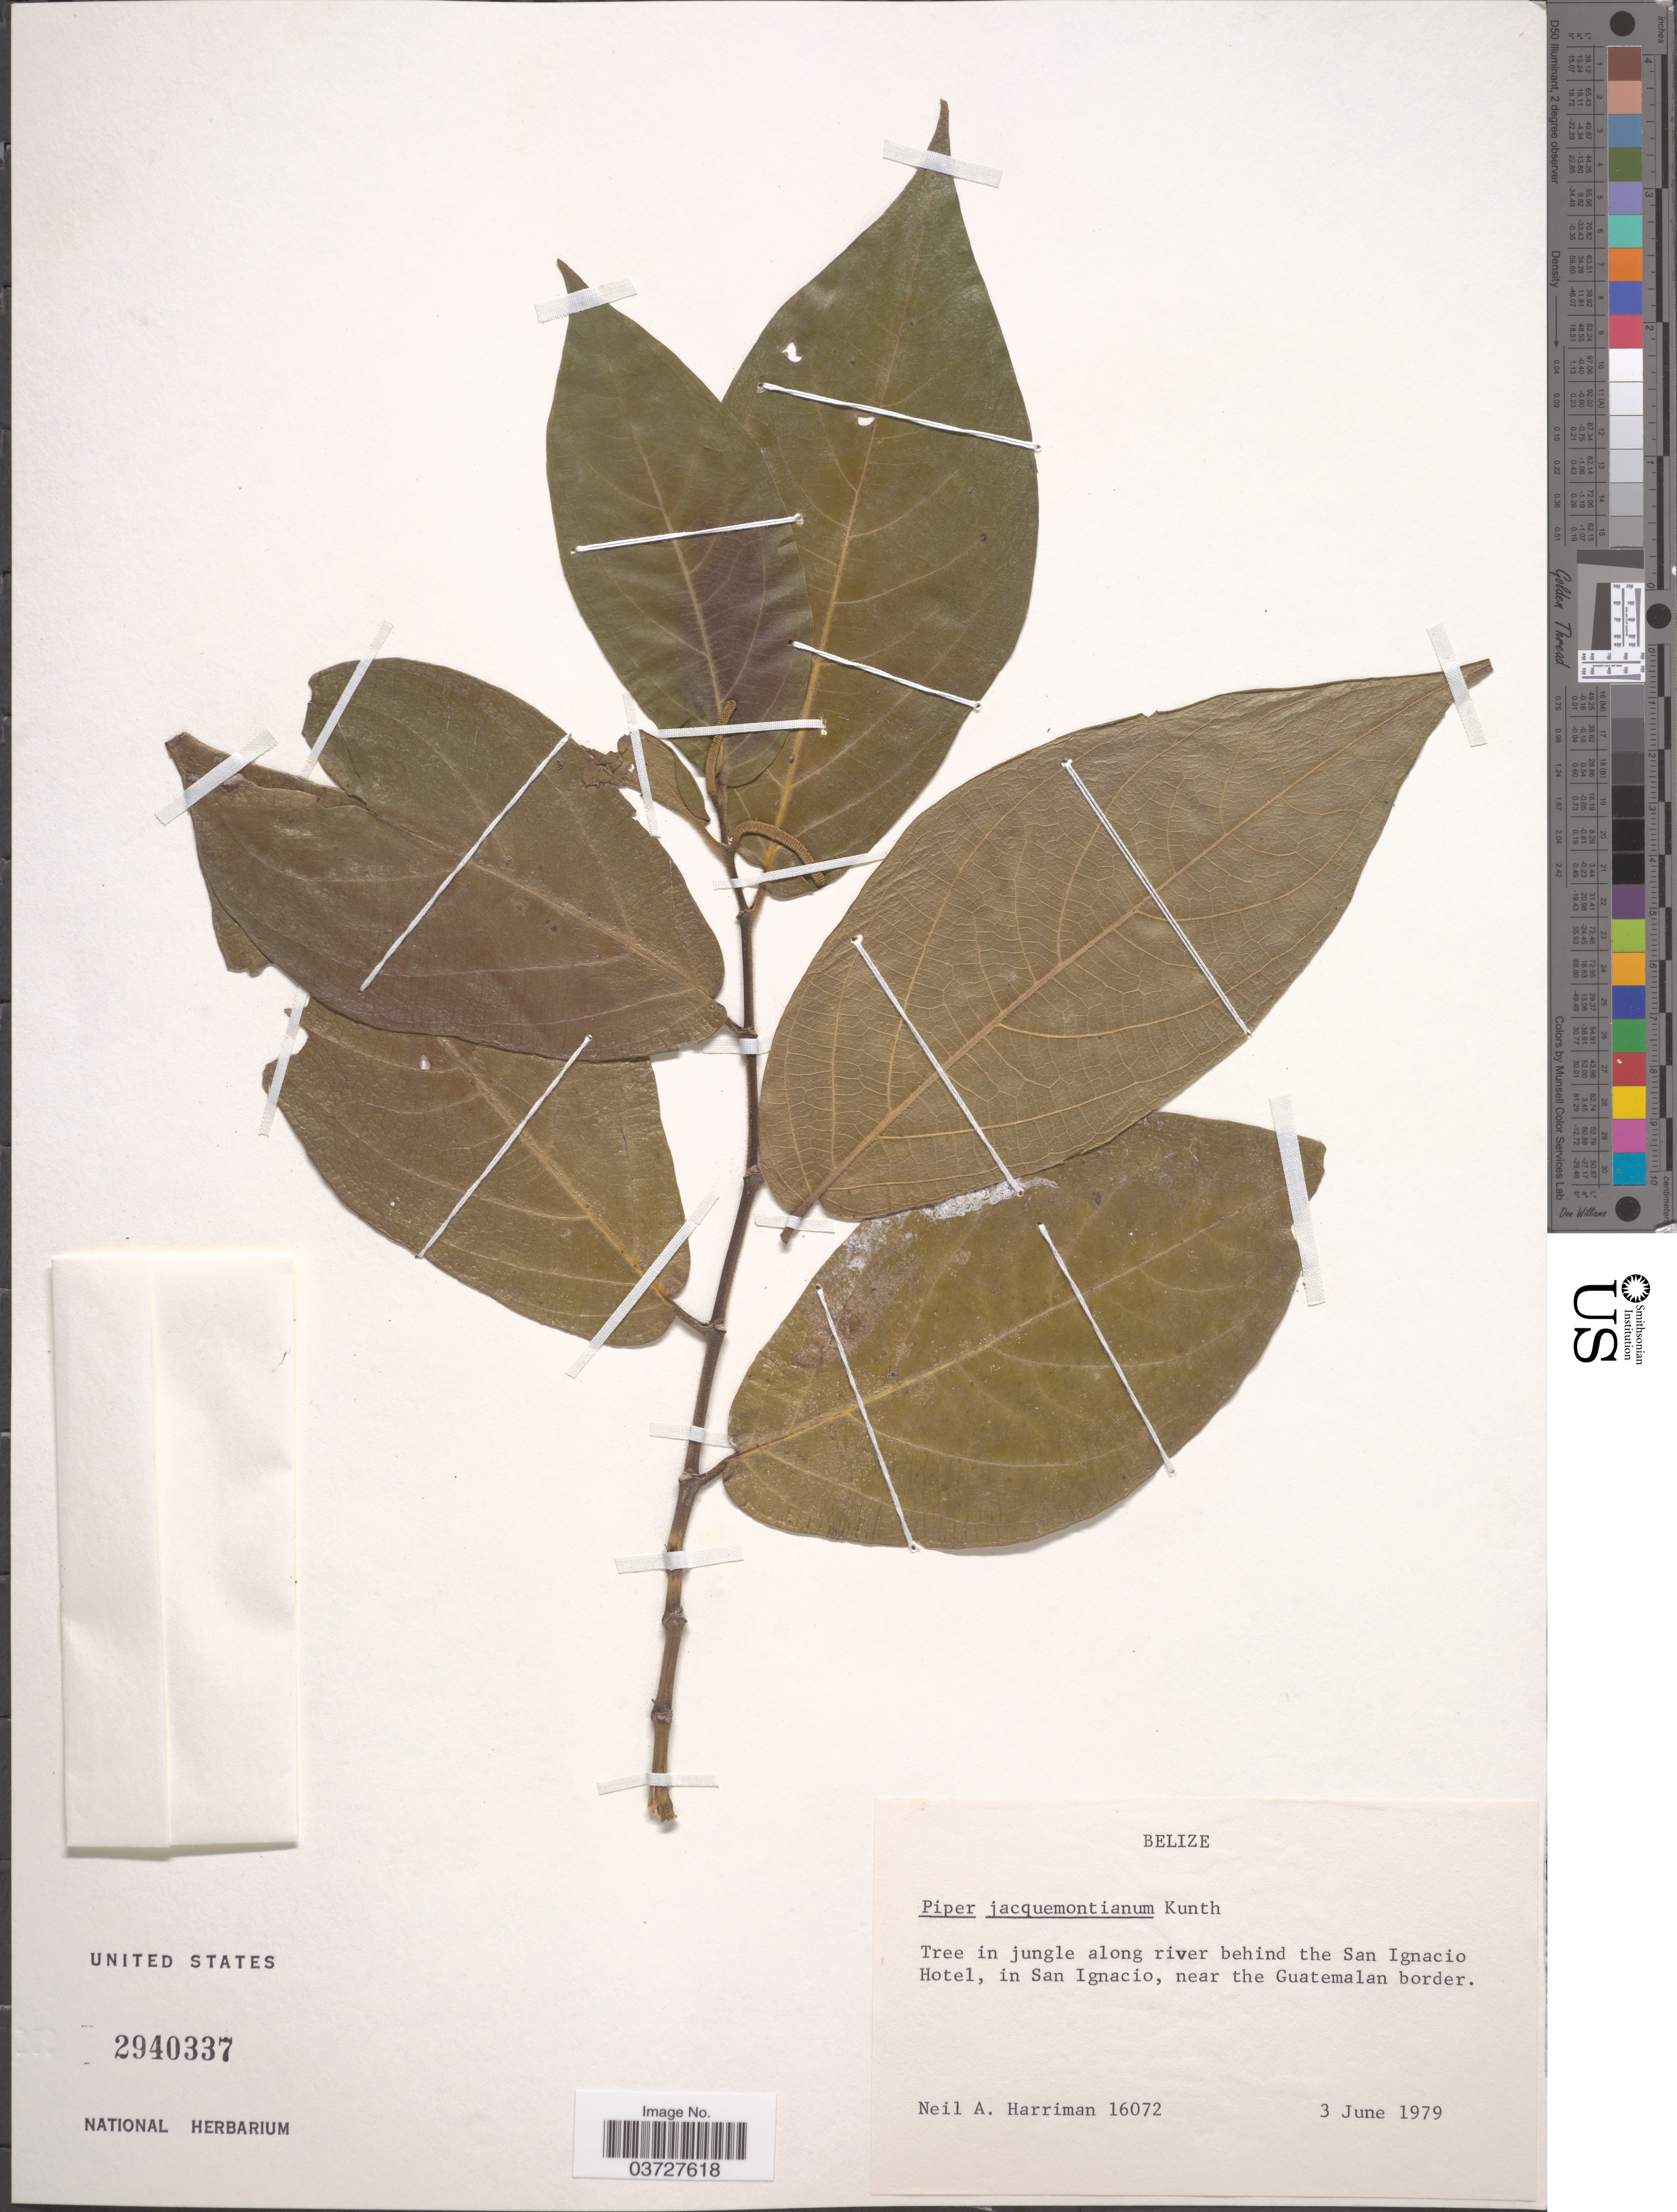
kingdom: Plantae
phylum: Tracheophyta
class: Magnoliopsida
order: Piperales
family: Piperaceae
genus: Piper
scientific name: Piper jacquemontianum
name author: Kunth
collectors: N. A. Harriman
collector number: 16072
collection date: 1979-06-03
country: Belize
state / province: Belize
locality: Along river behind the San Ignacio Hotel, in San Ignacio, near the Guatemalan border.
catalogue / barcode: US 2940337